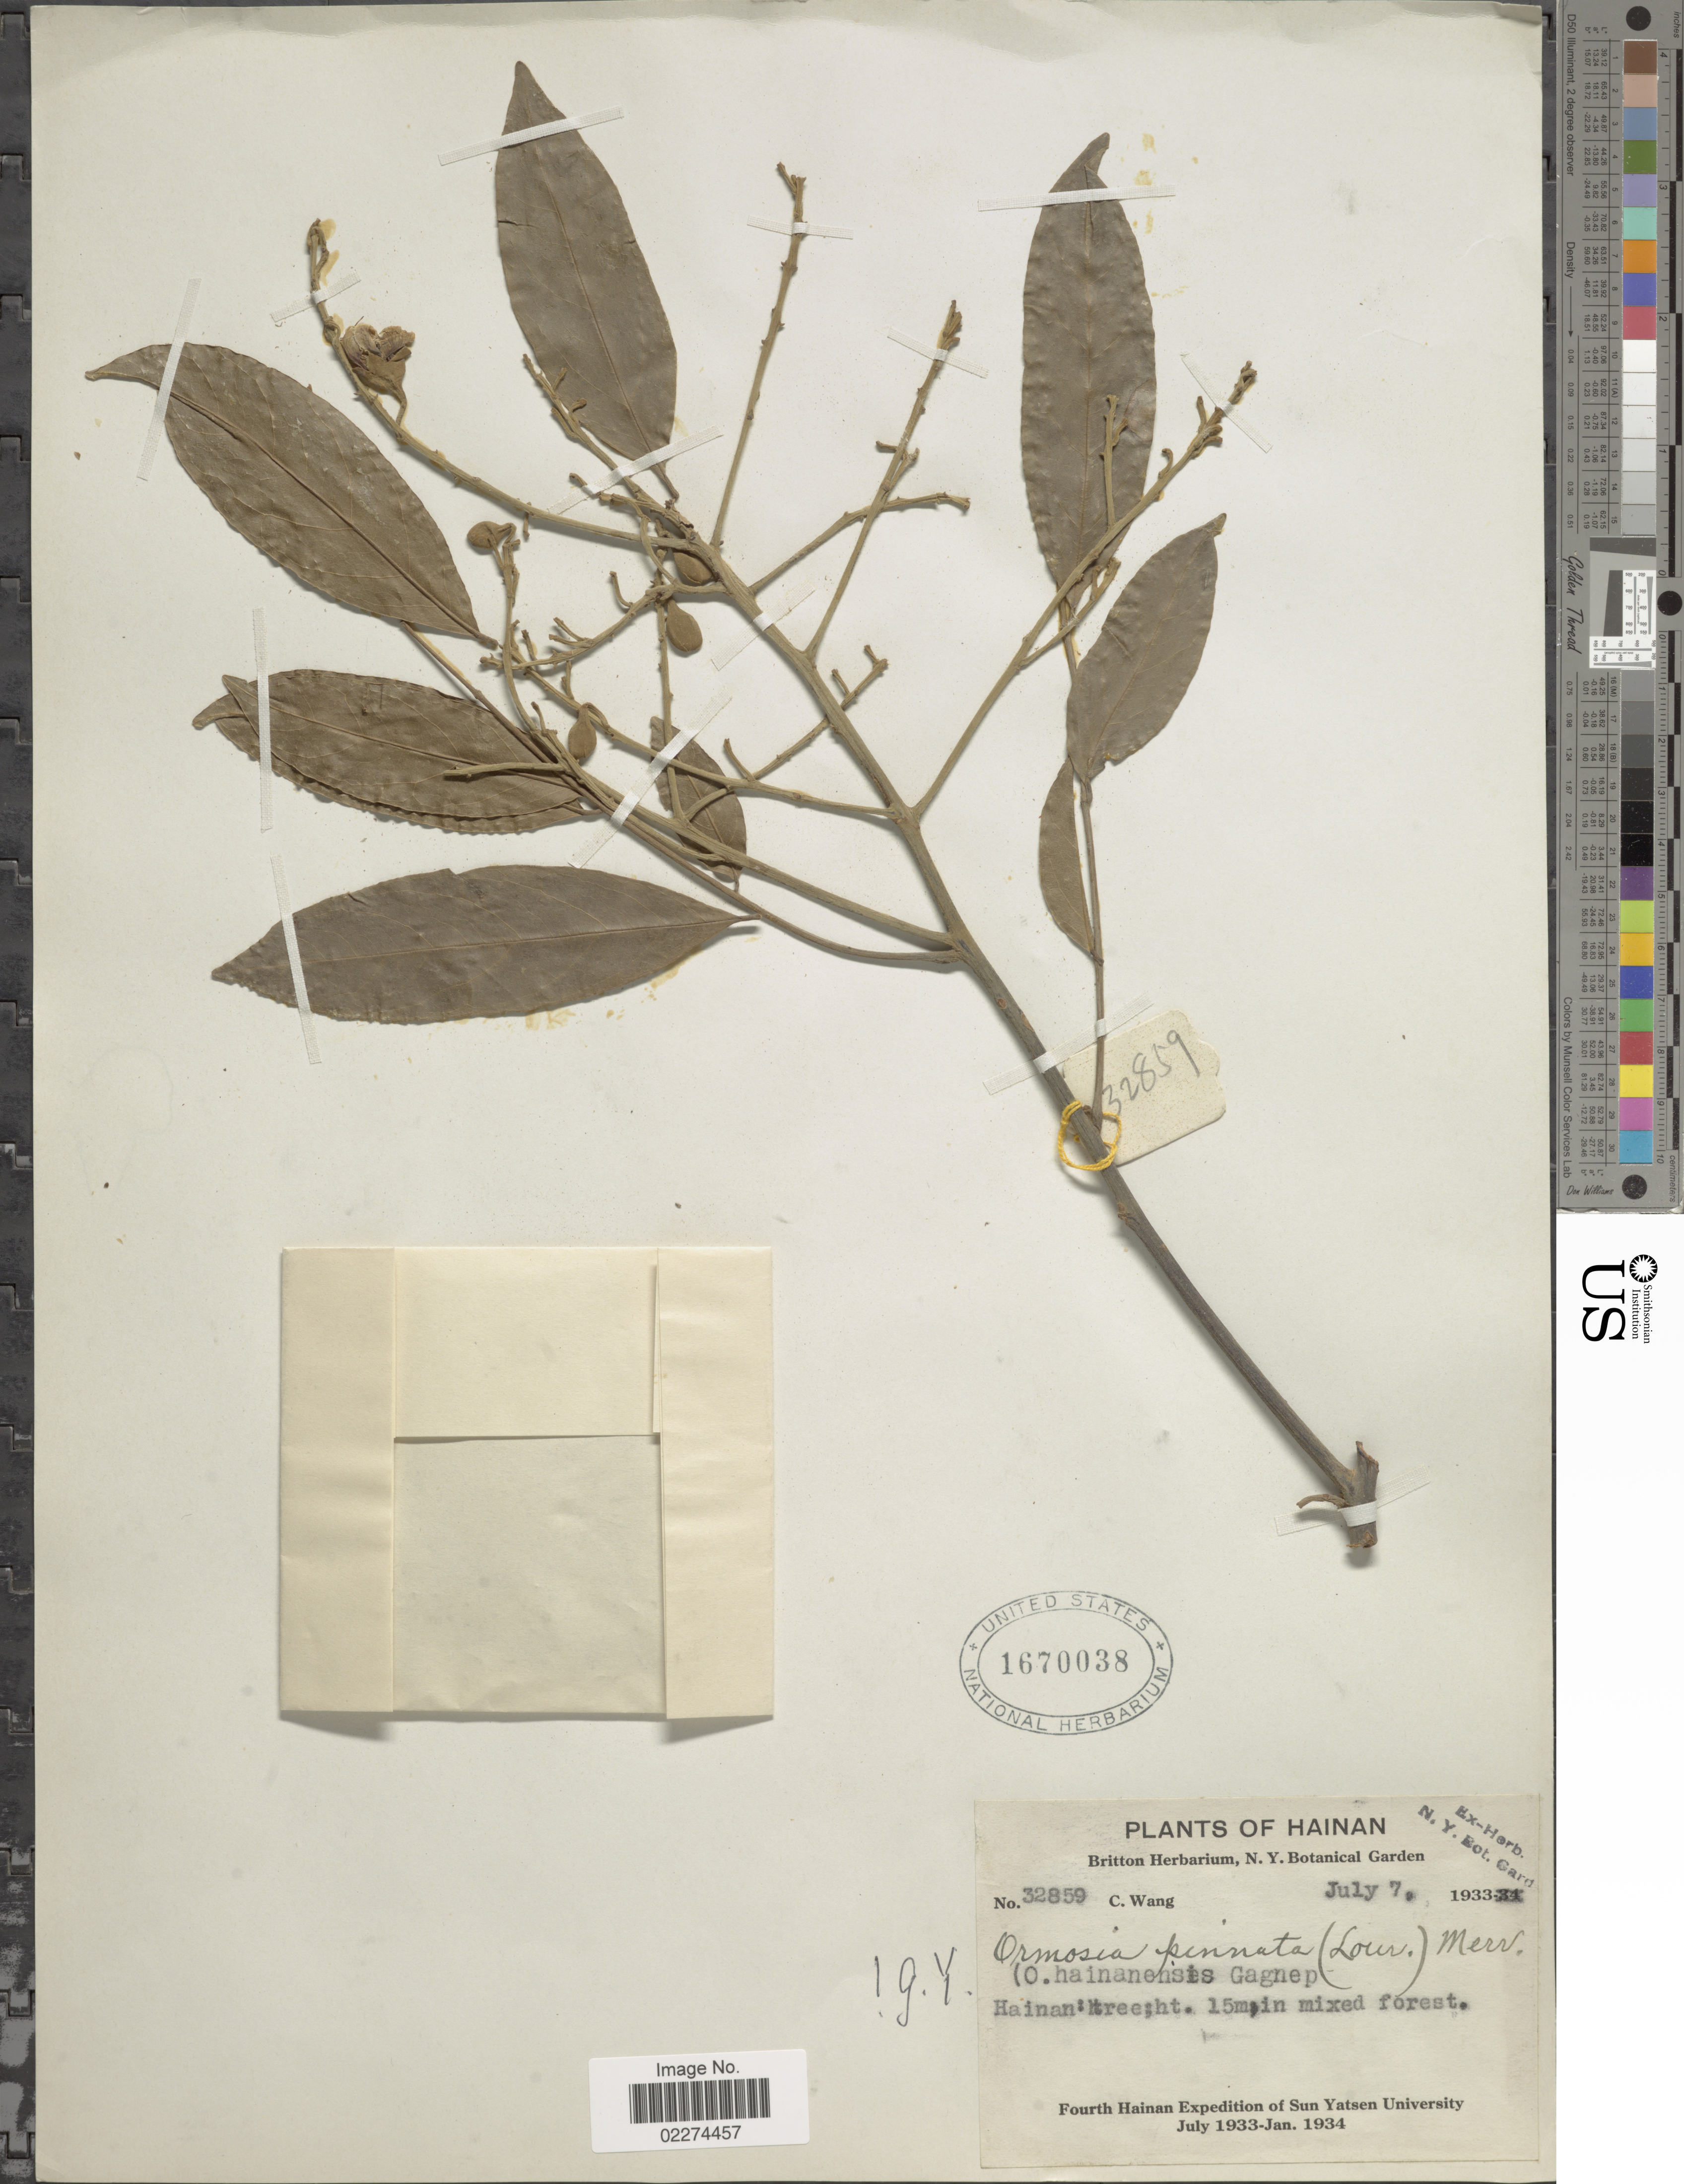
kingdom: Plantae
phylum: Tracheophyta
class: Magnoliopsida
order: Fabales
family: Fabaceae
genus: Ormosia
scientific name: Ormosia pinnata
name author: (Lour.) Merr.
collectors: C. Wang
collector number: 32859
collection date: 1933-07-07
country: China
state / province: Hainan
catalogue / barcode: US 1670038